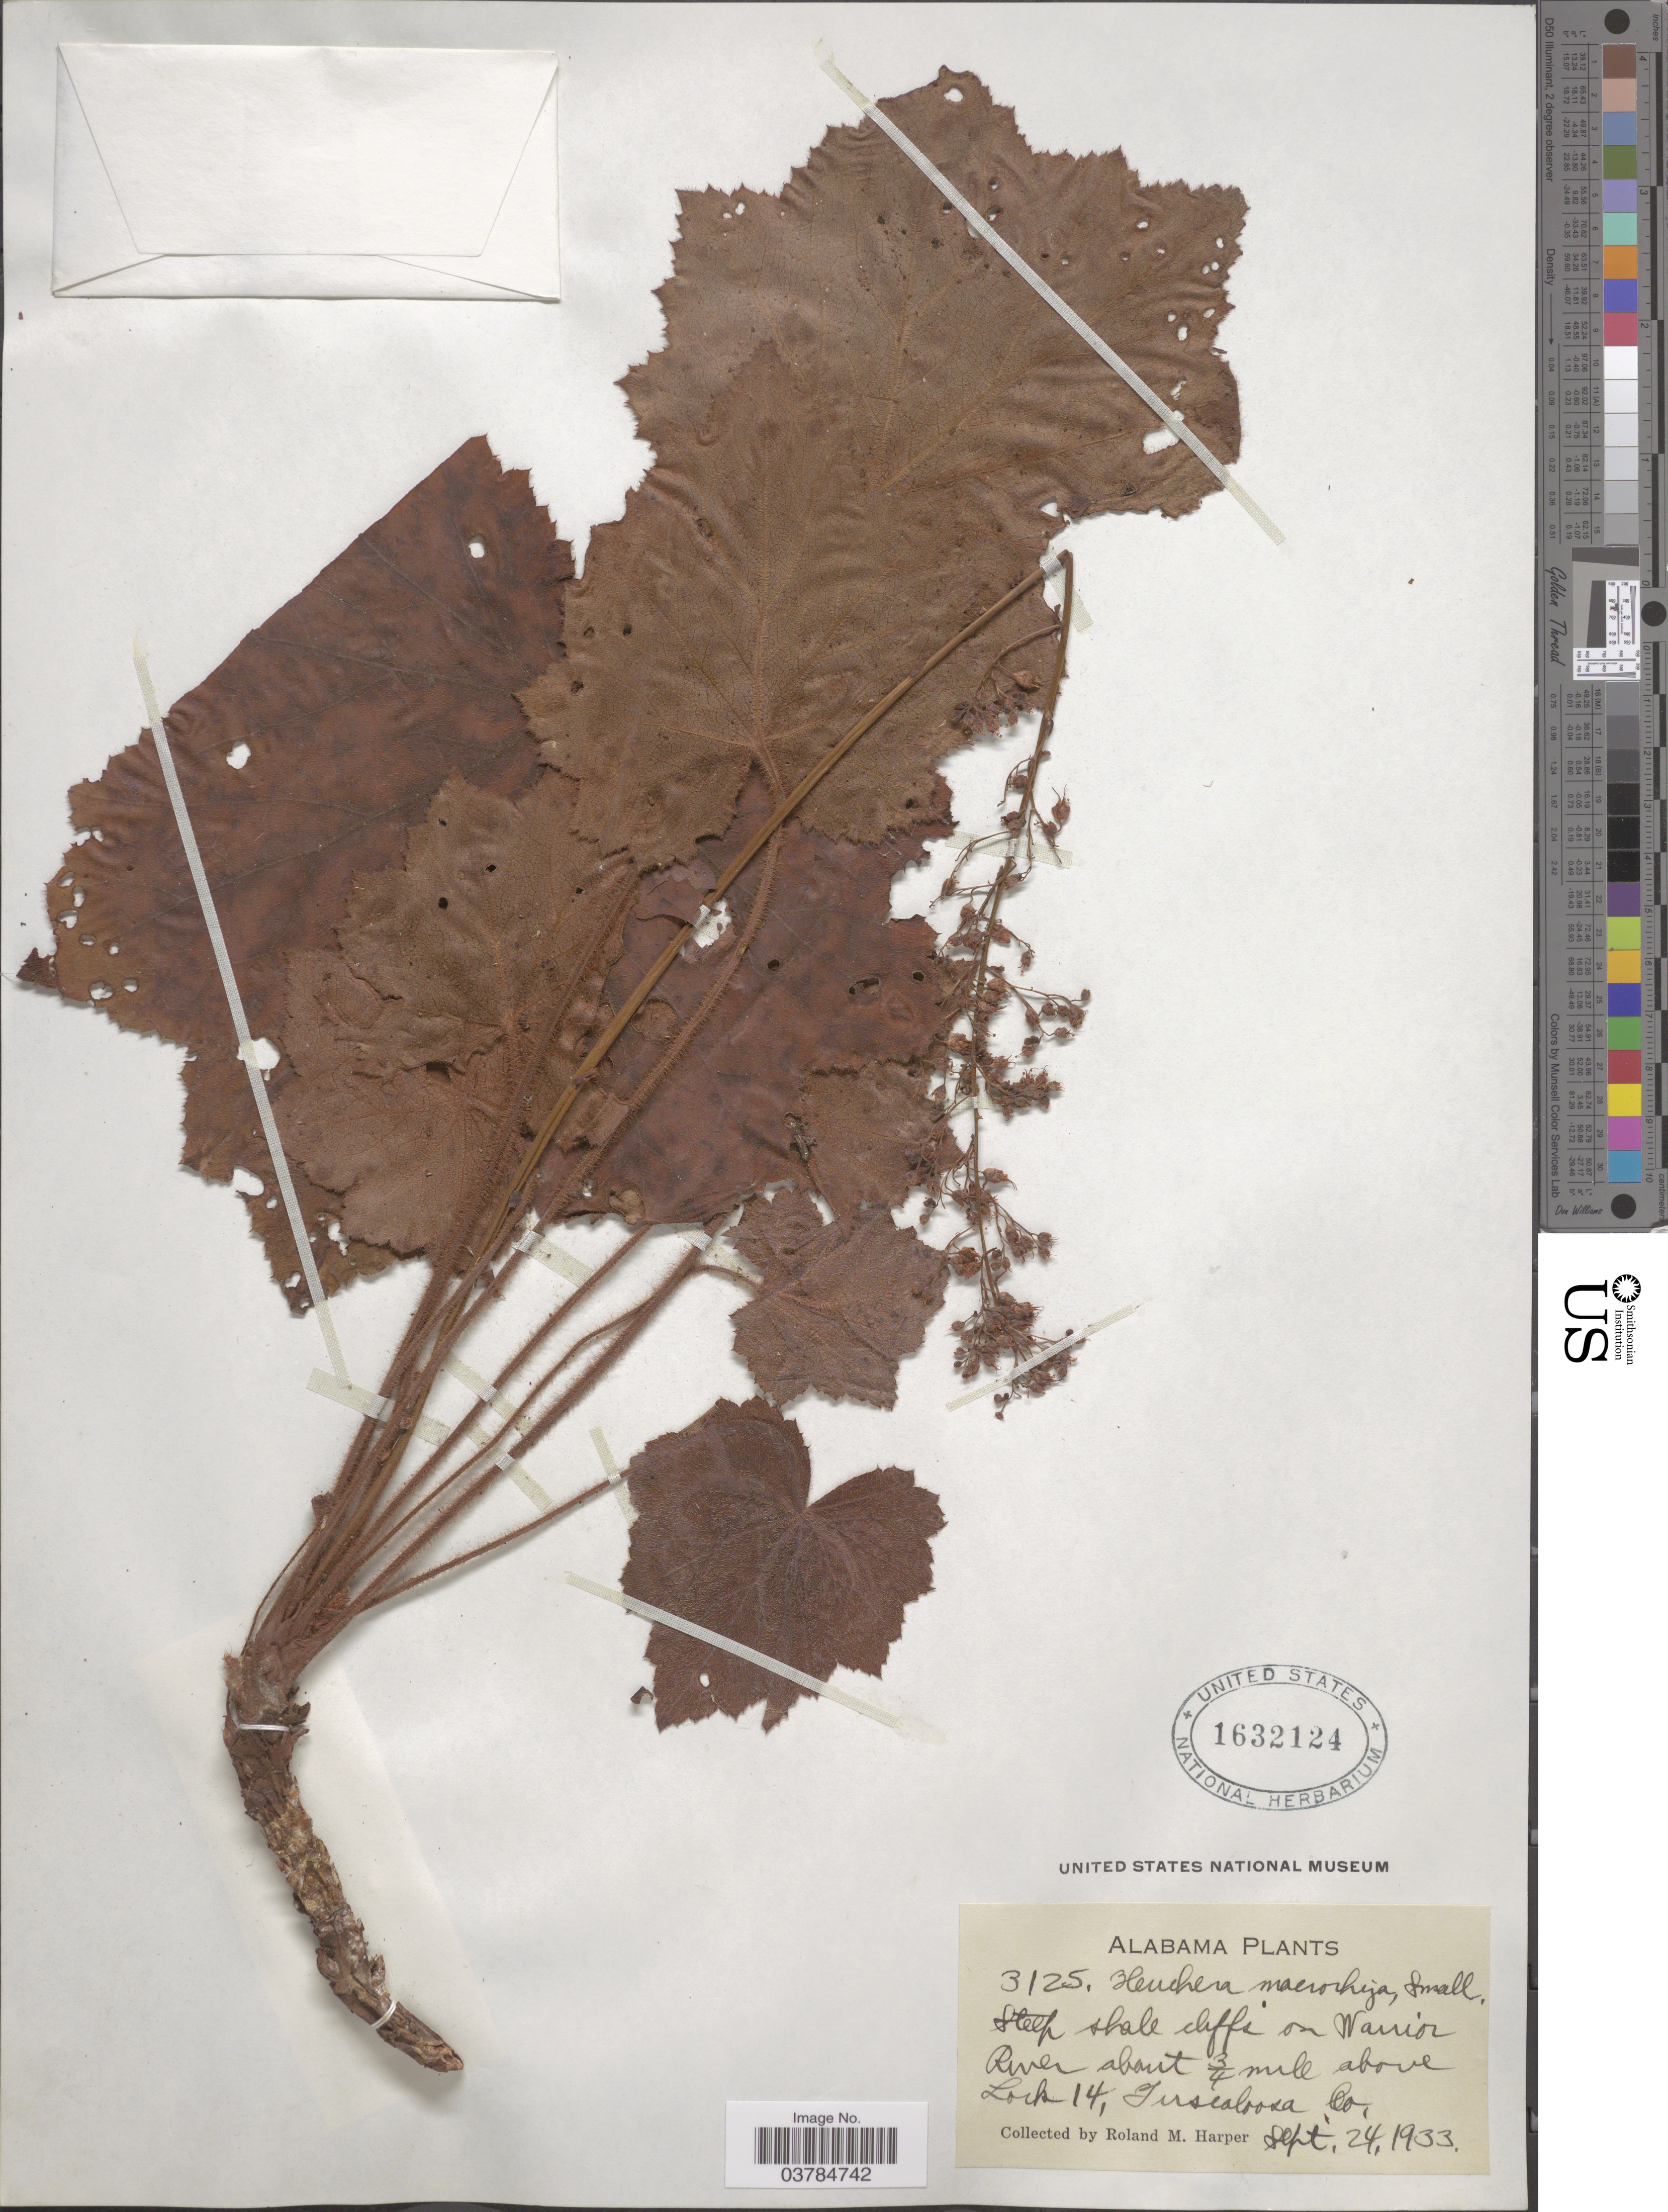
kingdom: Plantae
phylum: Tracheophyta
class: Magnoliopsida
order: Saxifragales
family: Saxifragaceae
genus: Heuchera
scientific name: Heuchera macrorhiza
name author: Small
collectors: R. M. Harper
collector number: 3125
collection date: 1933-09-24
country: United States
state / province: Alabama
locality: Steep shale cliffs on Warrior River about ¾ mile above Lock 14, Tuscaloosa Co.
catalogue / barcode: US 1632124